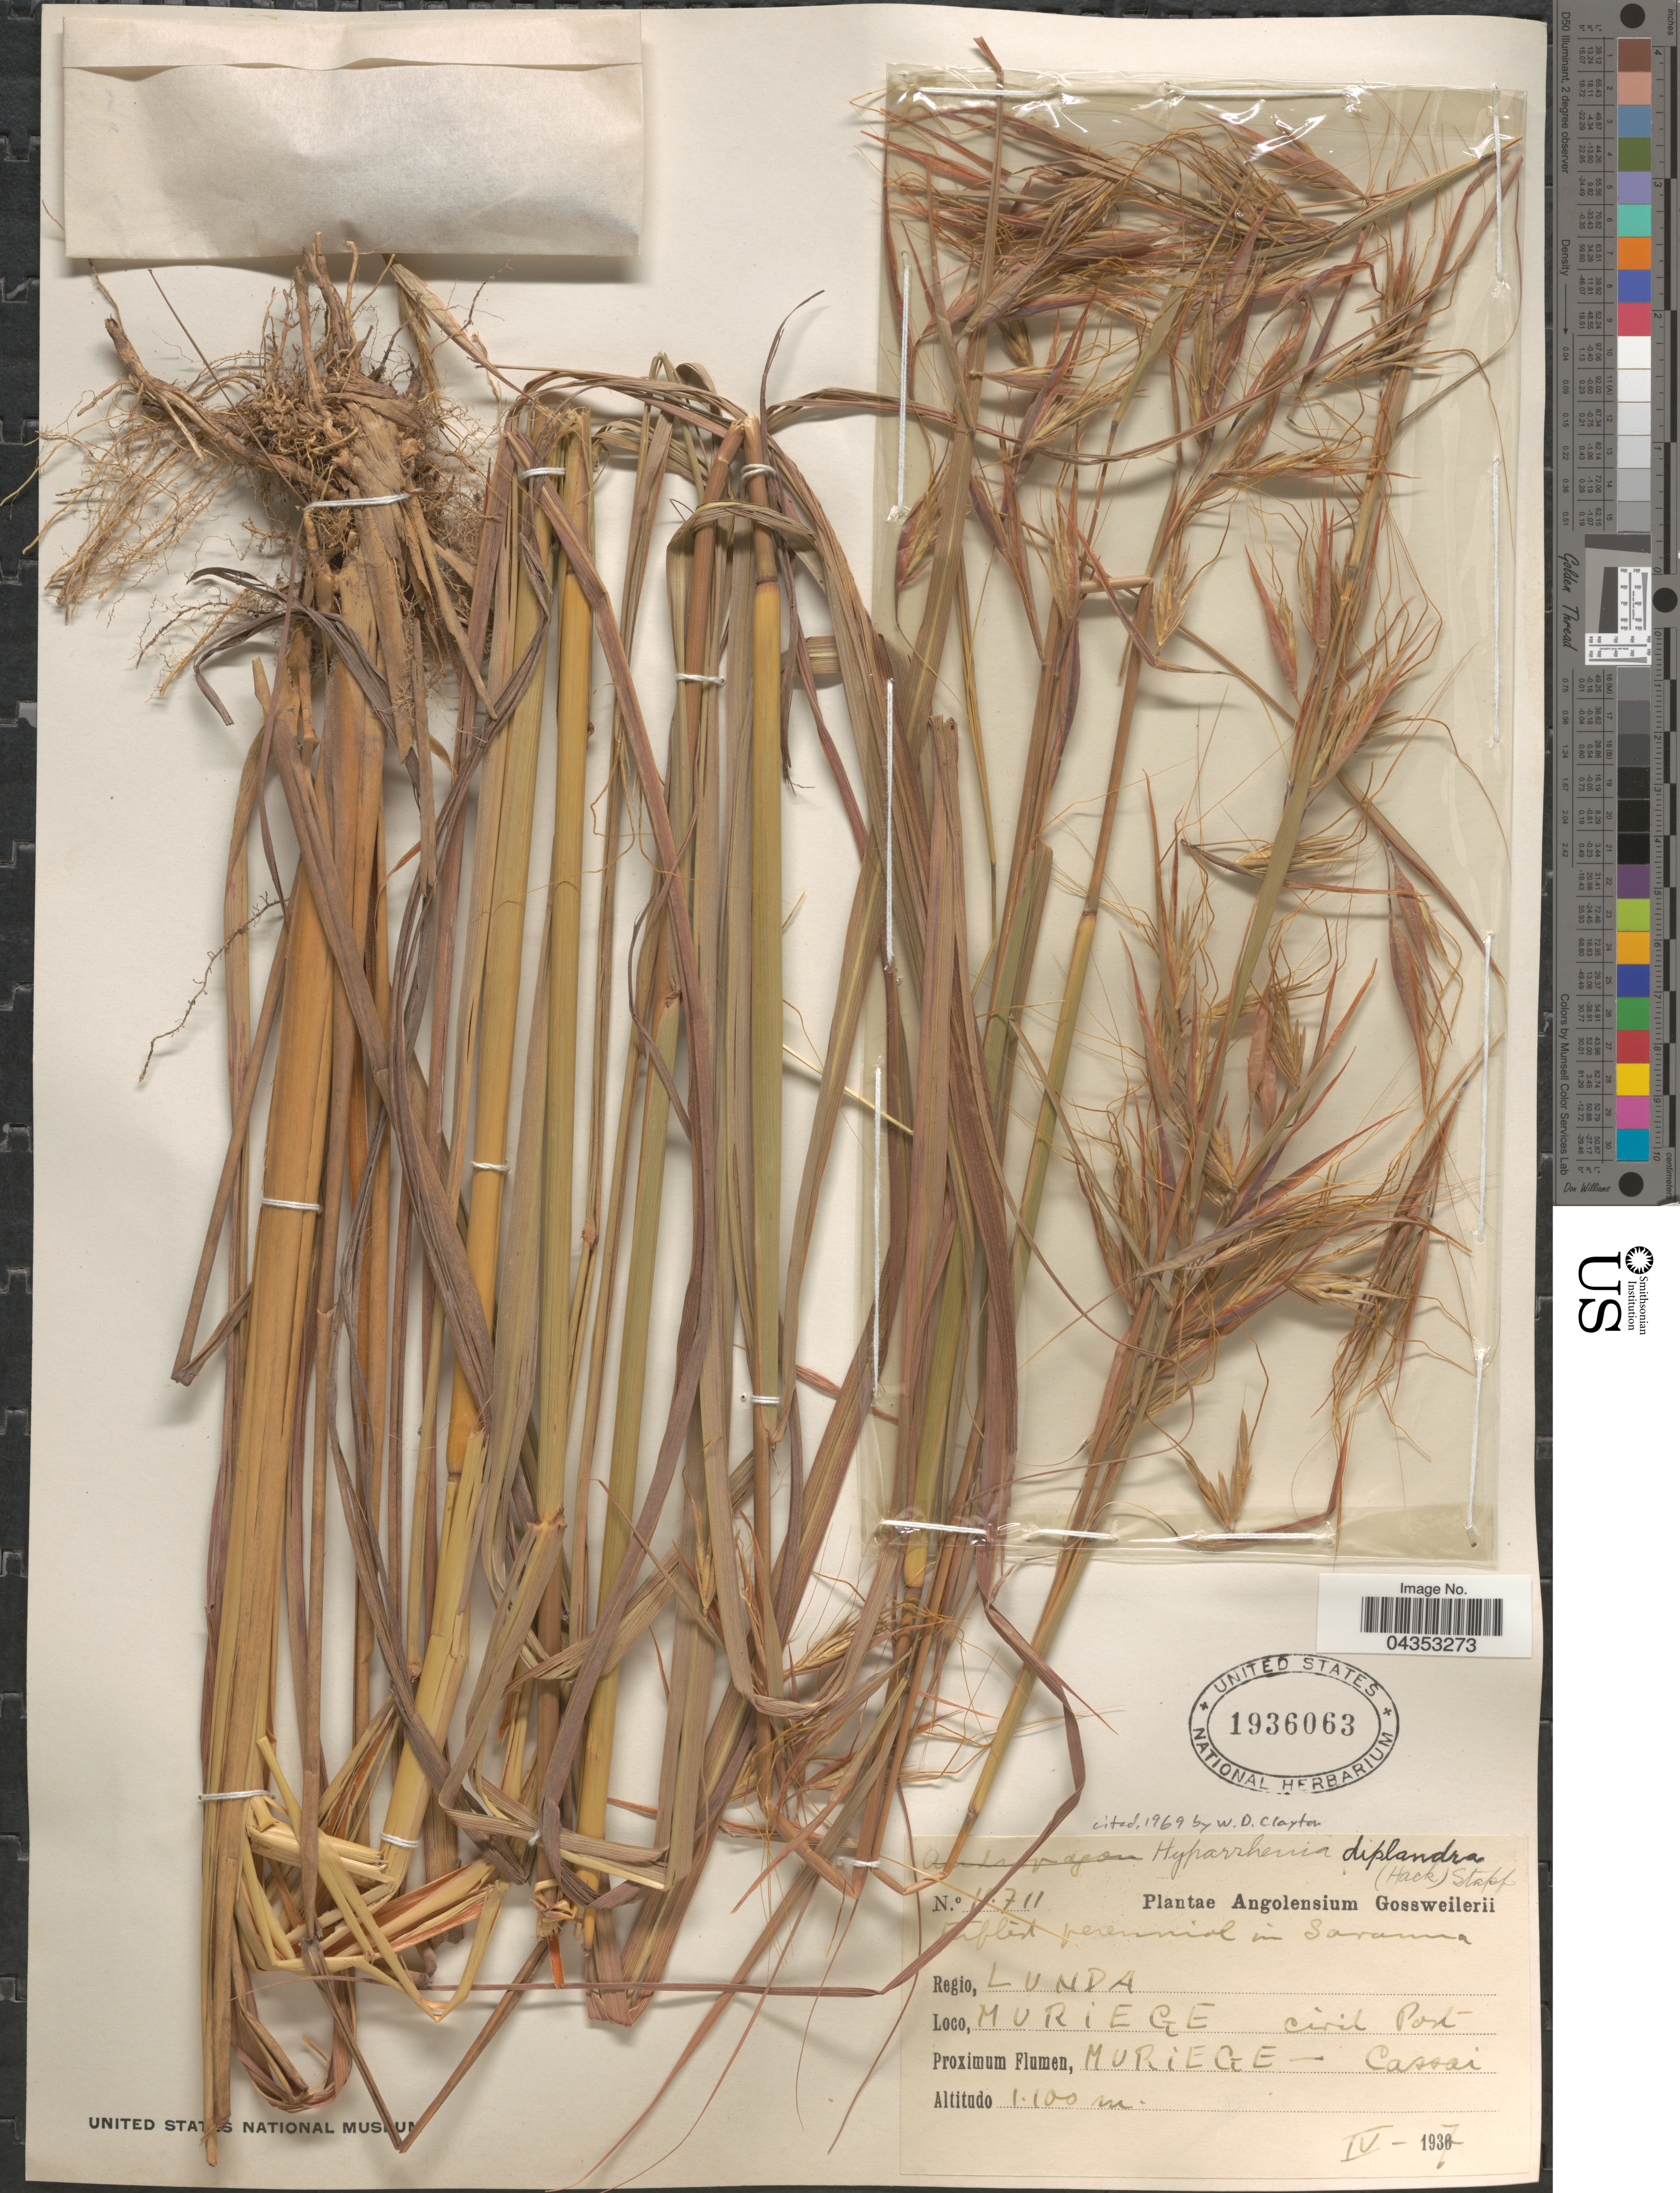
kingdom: Plantae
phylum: Tracheophyta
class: Liliopsida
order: Poales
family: Poaceae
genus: Hyparrhenia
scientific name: Hyparrhenia diplandra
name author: (Hack.) Stapf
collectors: -. Gossweiler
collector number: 1!711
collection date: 1937-04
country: Angola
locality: Regio, Lunda. Muriege. Proximum Flumen, Muriege - Cassai.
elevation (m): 1100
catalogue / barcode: US 1936063